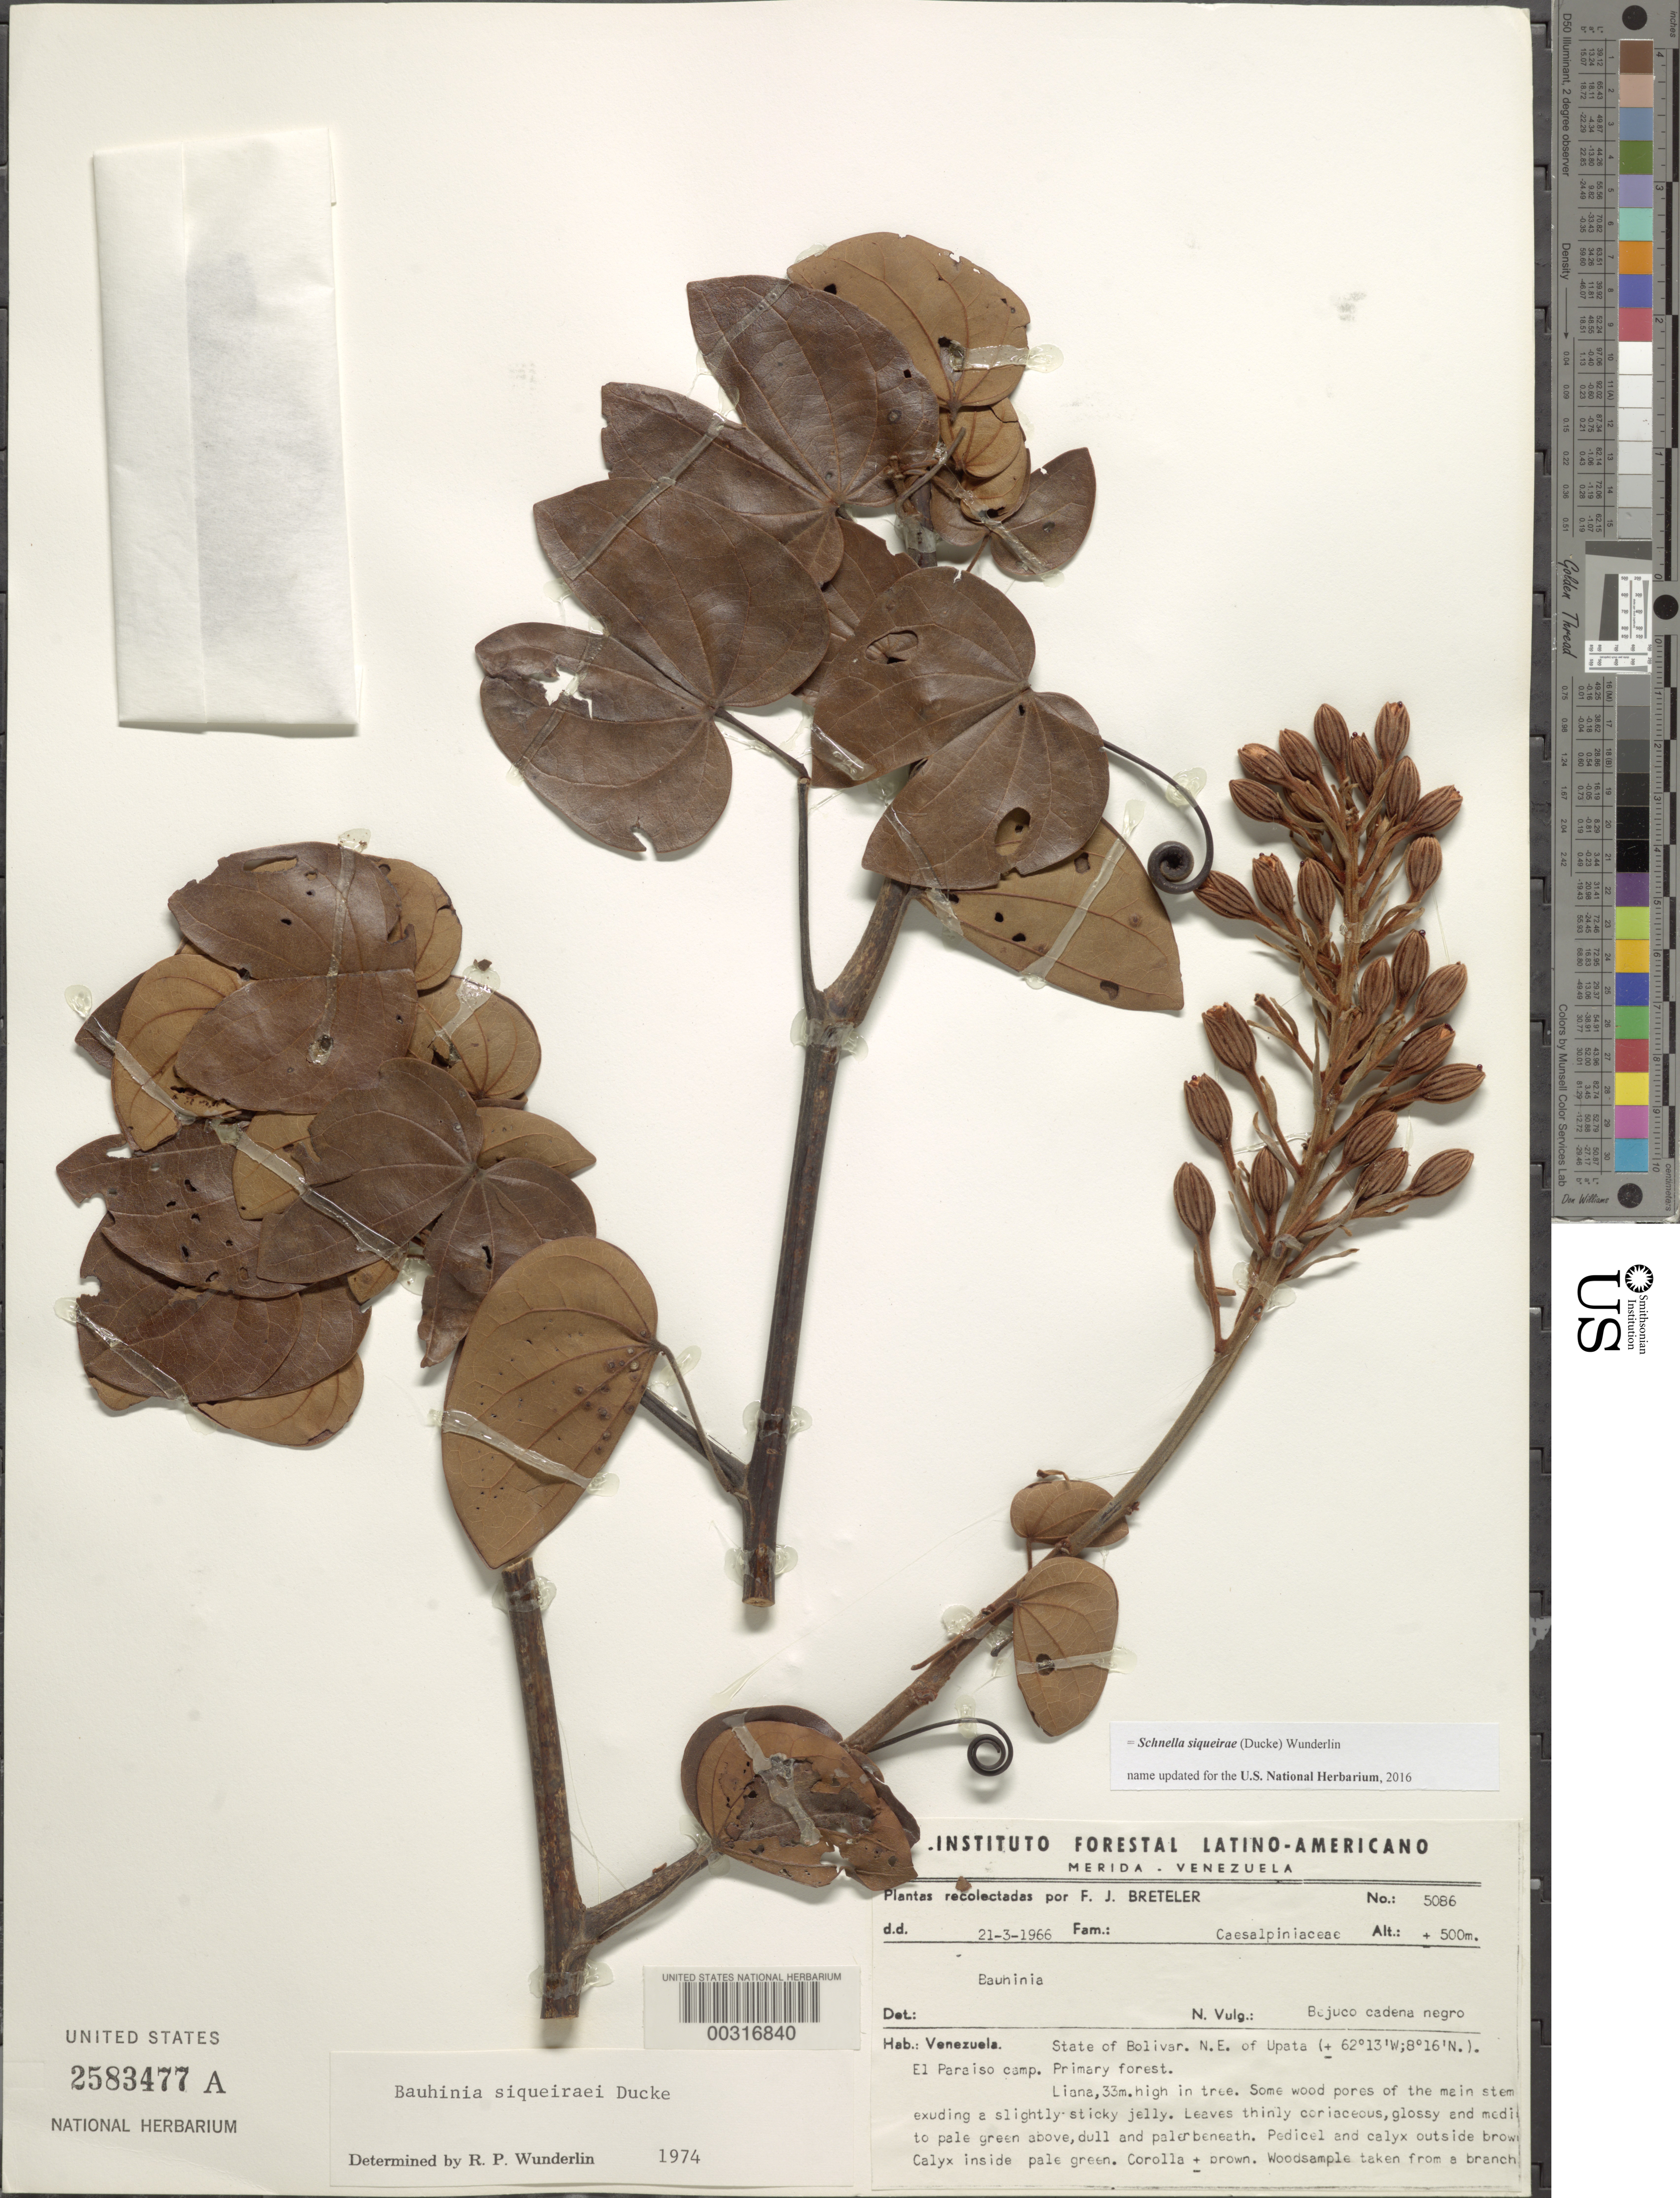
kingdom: Plantae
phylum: Tracheophyta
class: Magnoliopsida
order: Fabales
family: Fabaceae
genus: Schnella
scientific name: Schnella siqueirae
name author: (Ducke) Wunderlin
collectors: F. J. Breteler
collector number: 5086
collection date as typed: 21 Mar 1966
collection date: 1966-03-21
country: Venezuela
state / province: Bolivar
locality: Ne of upata; el paraiso camp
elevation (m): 500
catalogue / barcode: US 2583477A